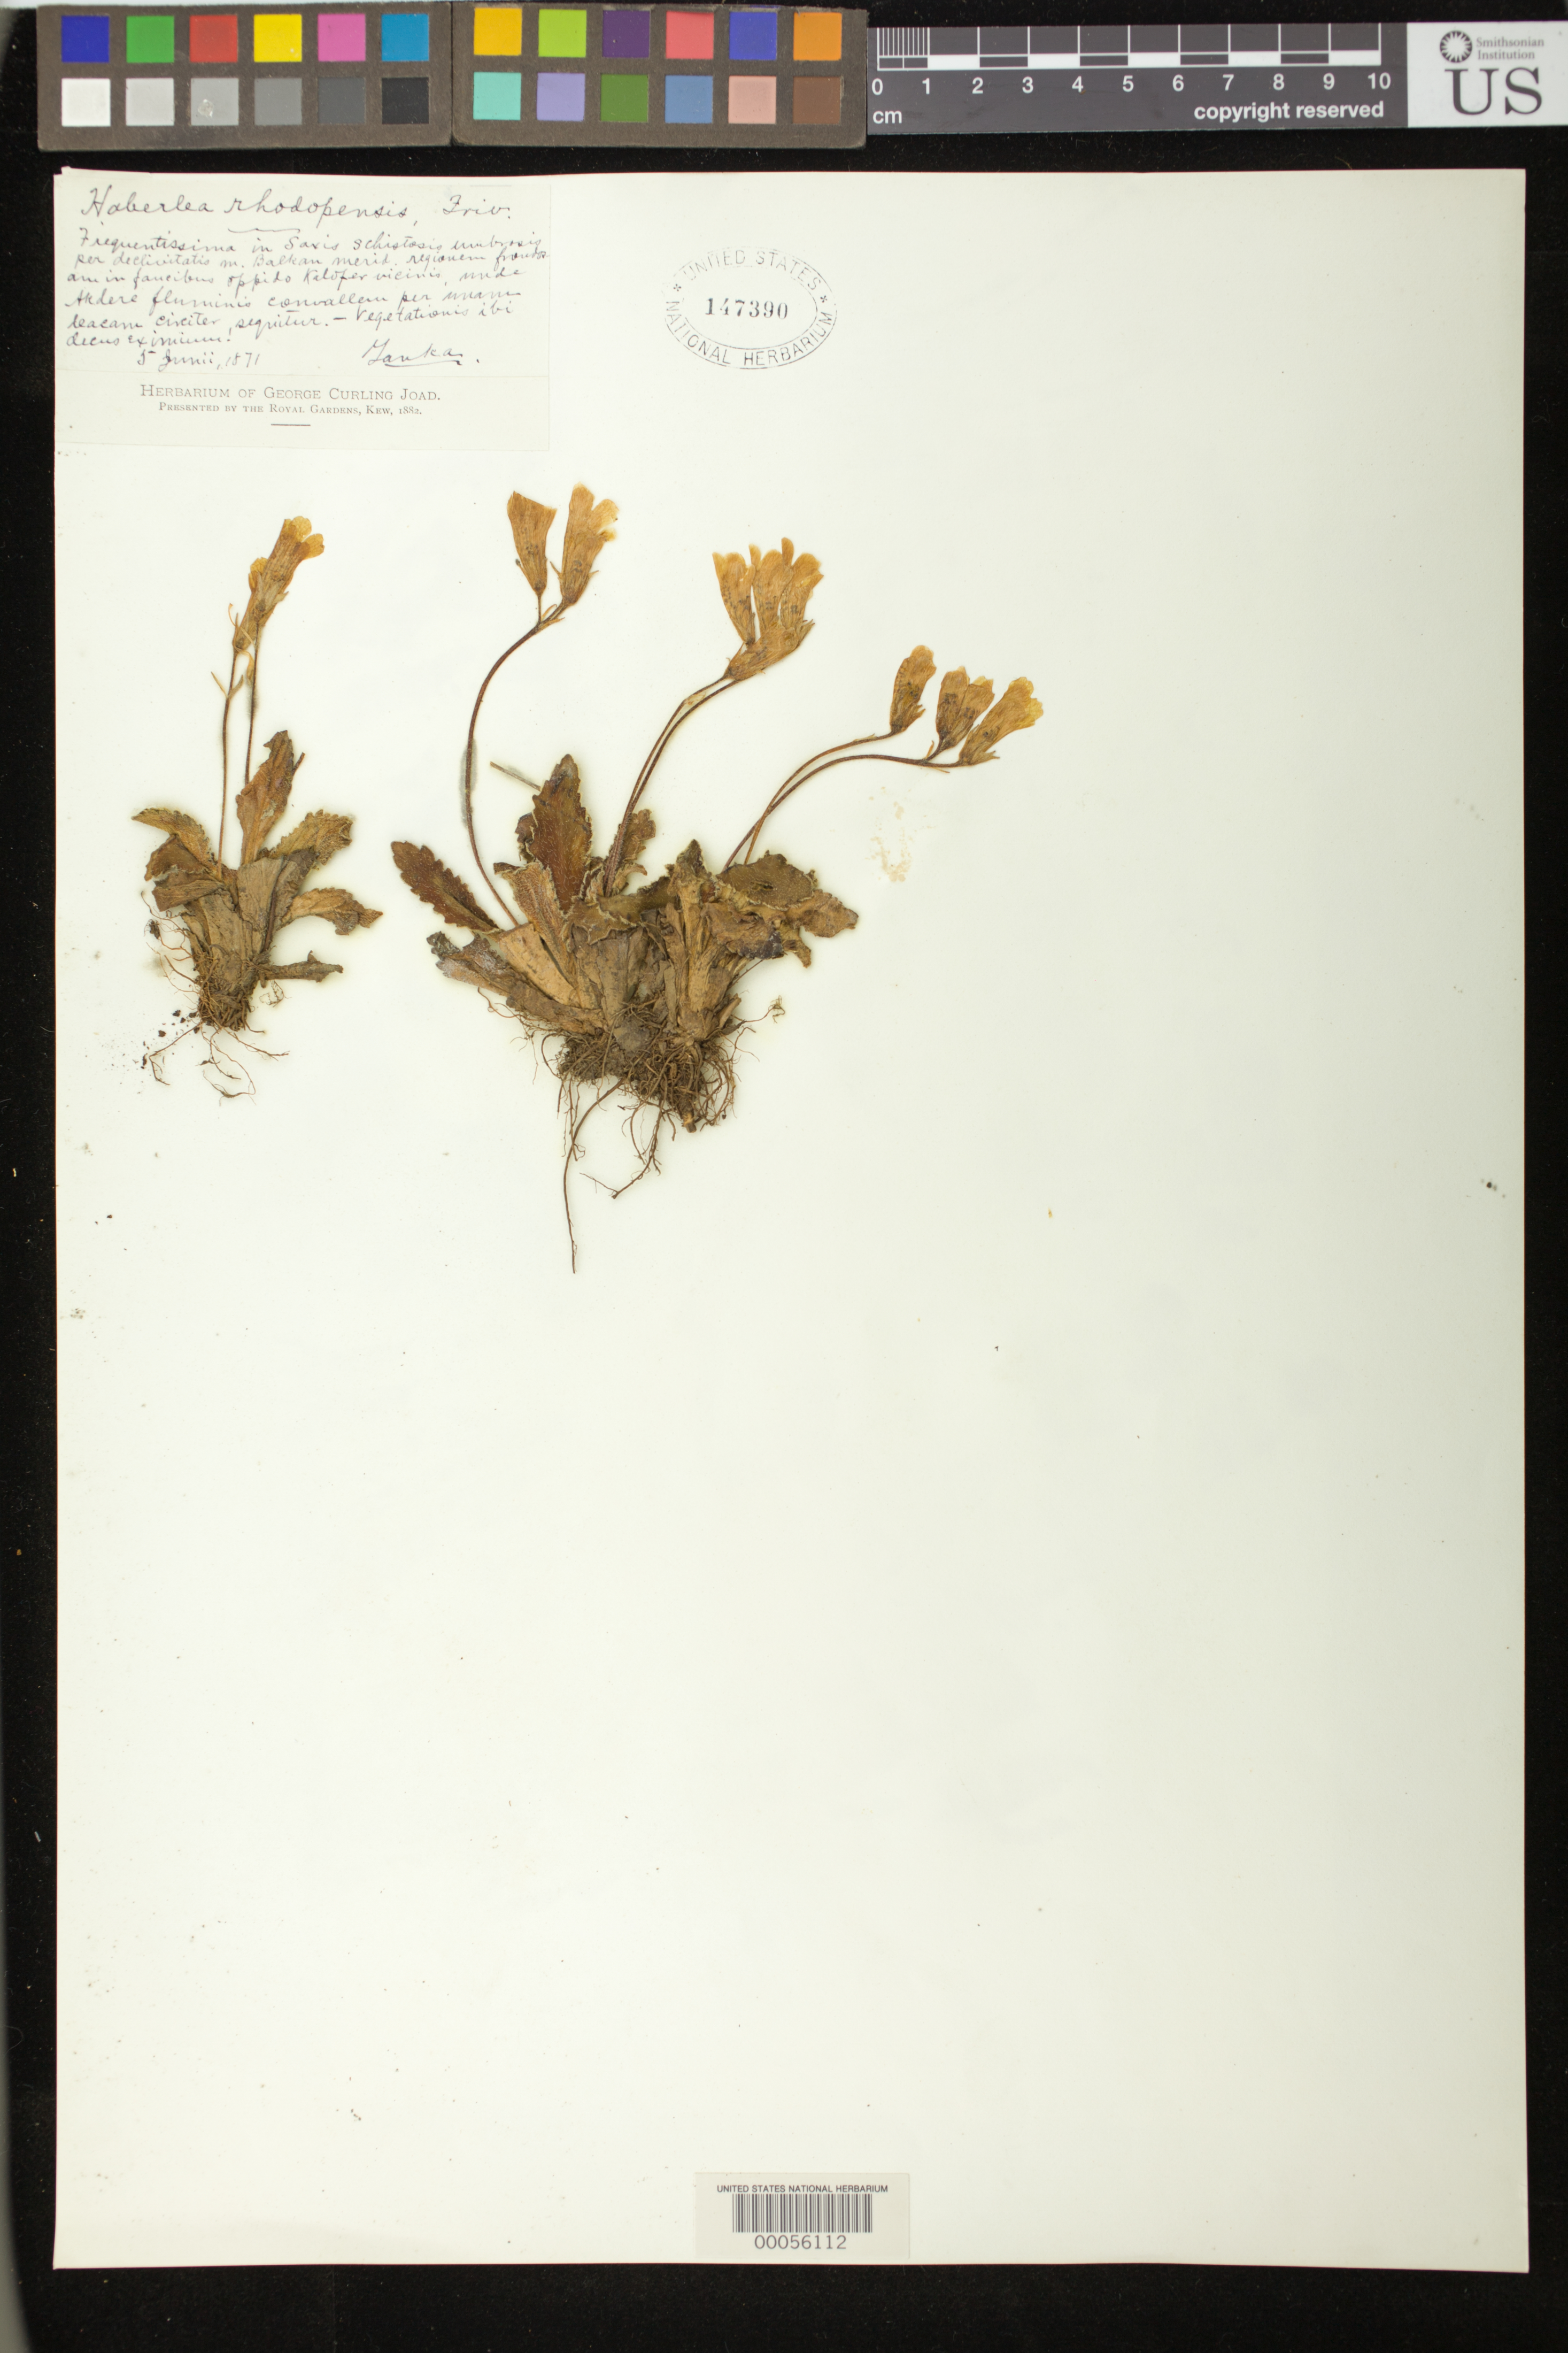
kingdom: Plantae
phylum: Tracheophyta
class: Magnoliopsida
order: Lamiales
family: Gesneriaceae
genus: Haberlea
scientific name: Haberlea rhodopensis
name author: Friv.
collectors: -. Yanka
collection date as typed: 05 Jun 1871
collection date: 1871-06-05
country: Bulgaria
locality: Balkan mountains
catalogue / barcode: US 147390